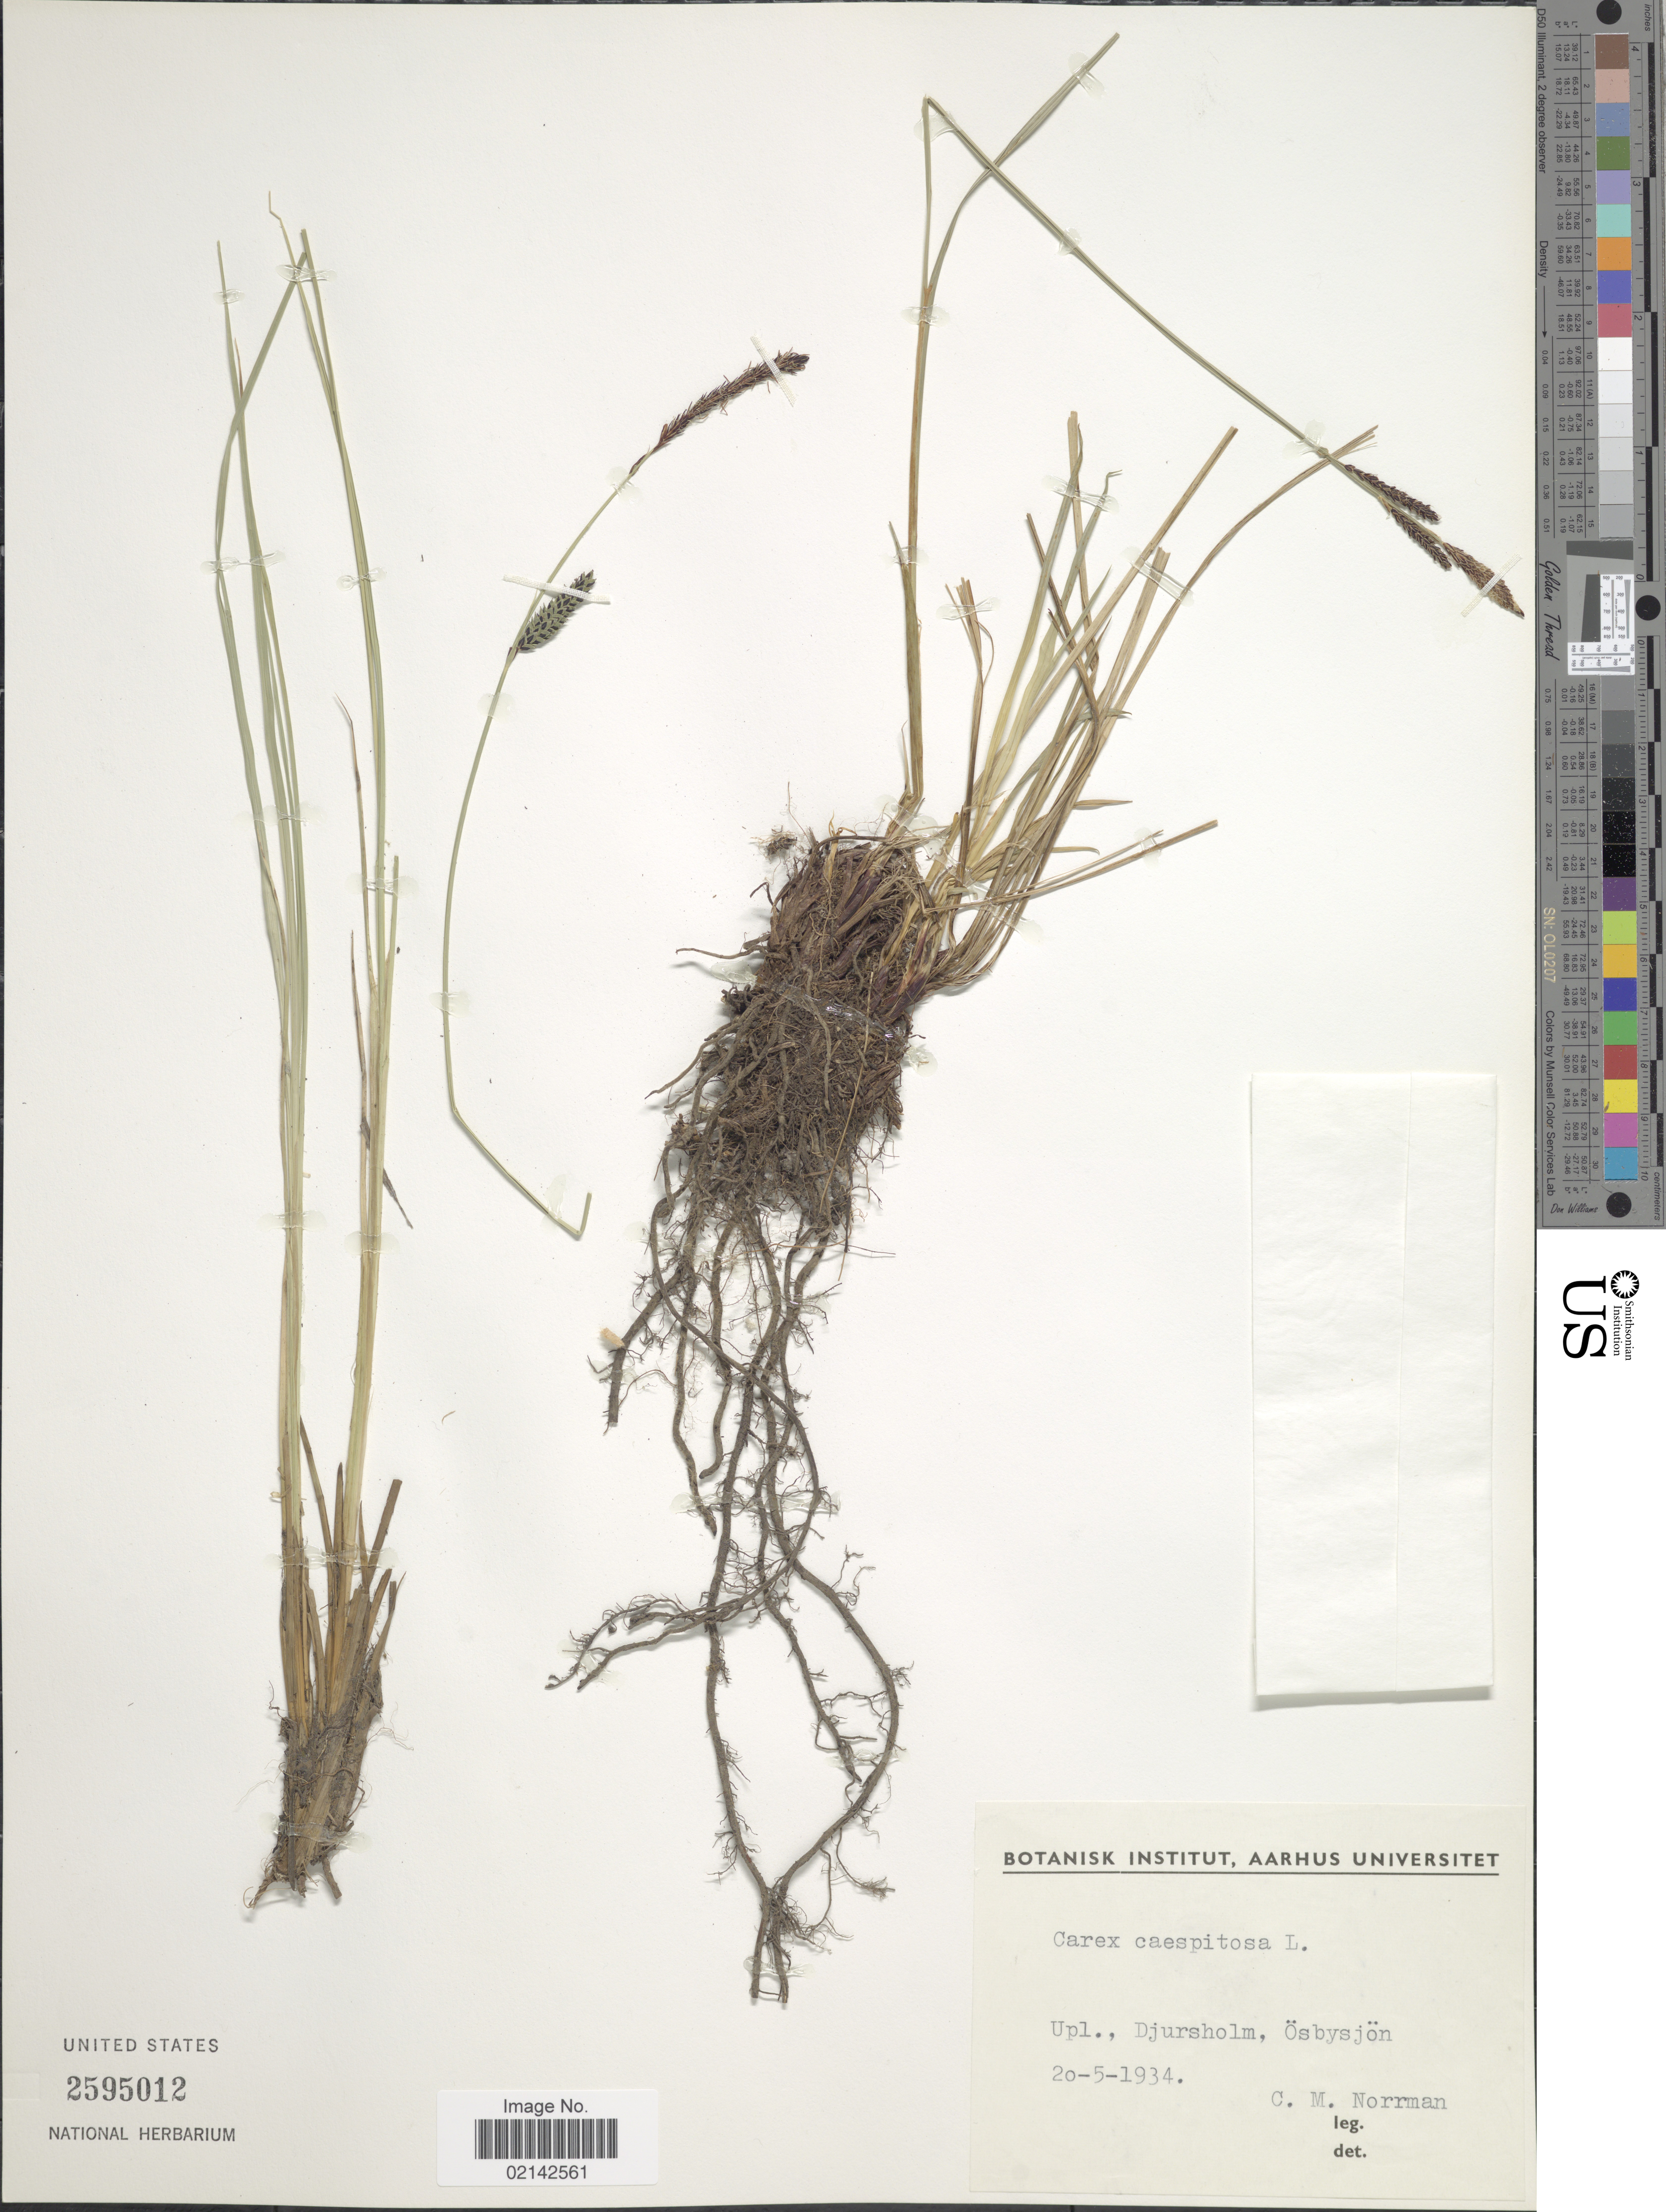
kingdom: Plantae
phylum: Tracheophyta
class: Liliopsida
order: Poales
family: Cyperaceae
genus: Carex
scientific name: Carex cespitosa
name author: L.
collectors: C. Norrman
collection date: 1934-05-20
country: Sweden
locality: Upl., Djursholm, Osbysjon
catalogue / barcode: US 2595012